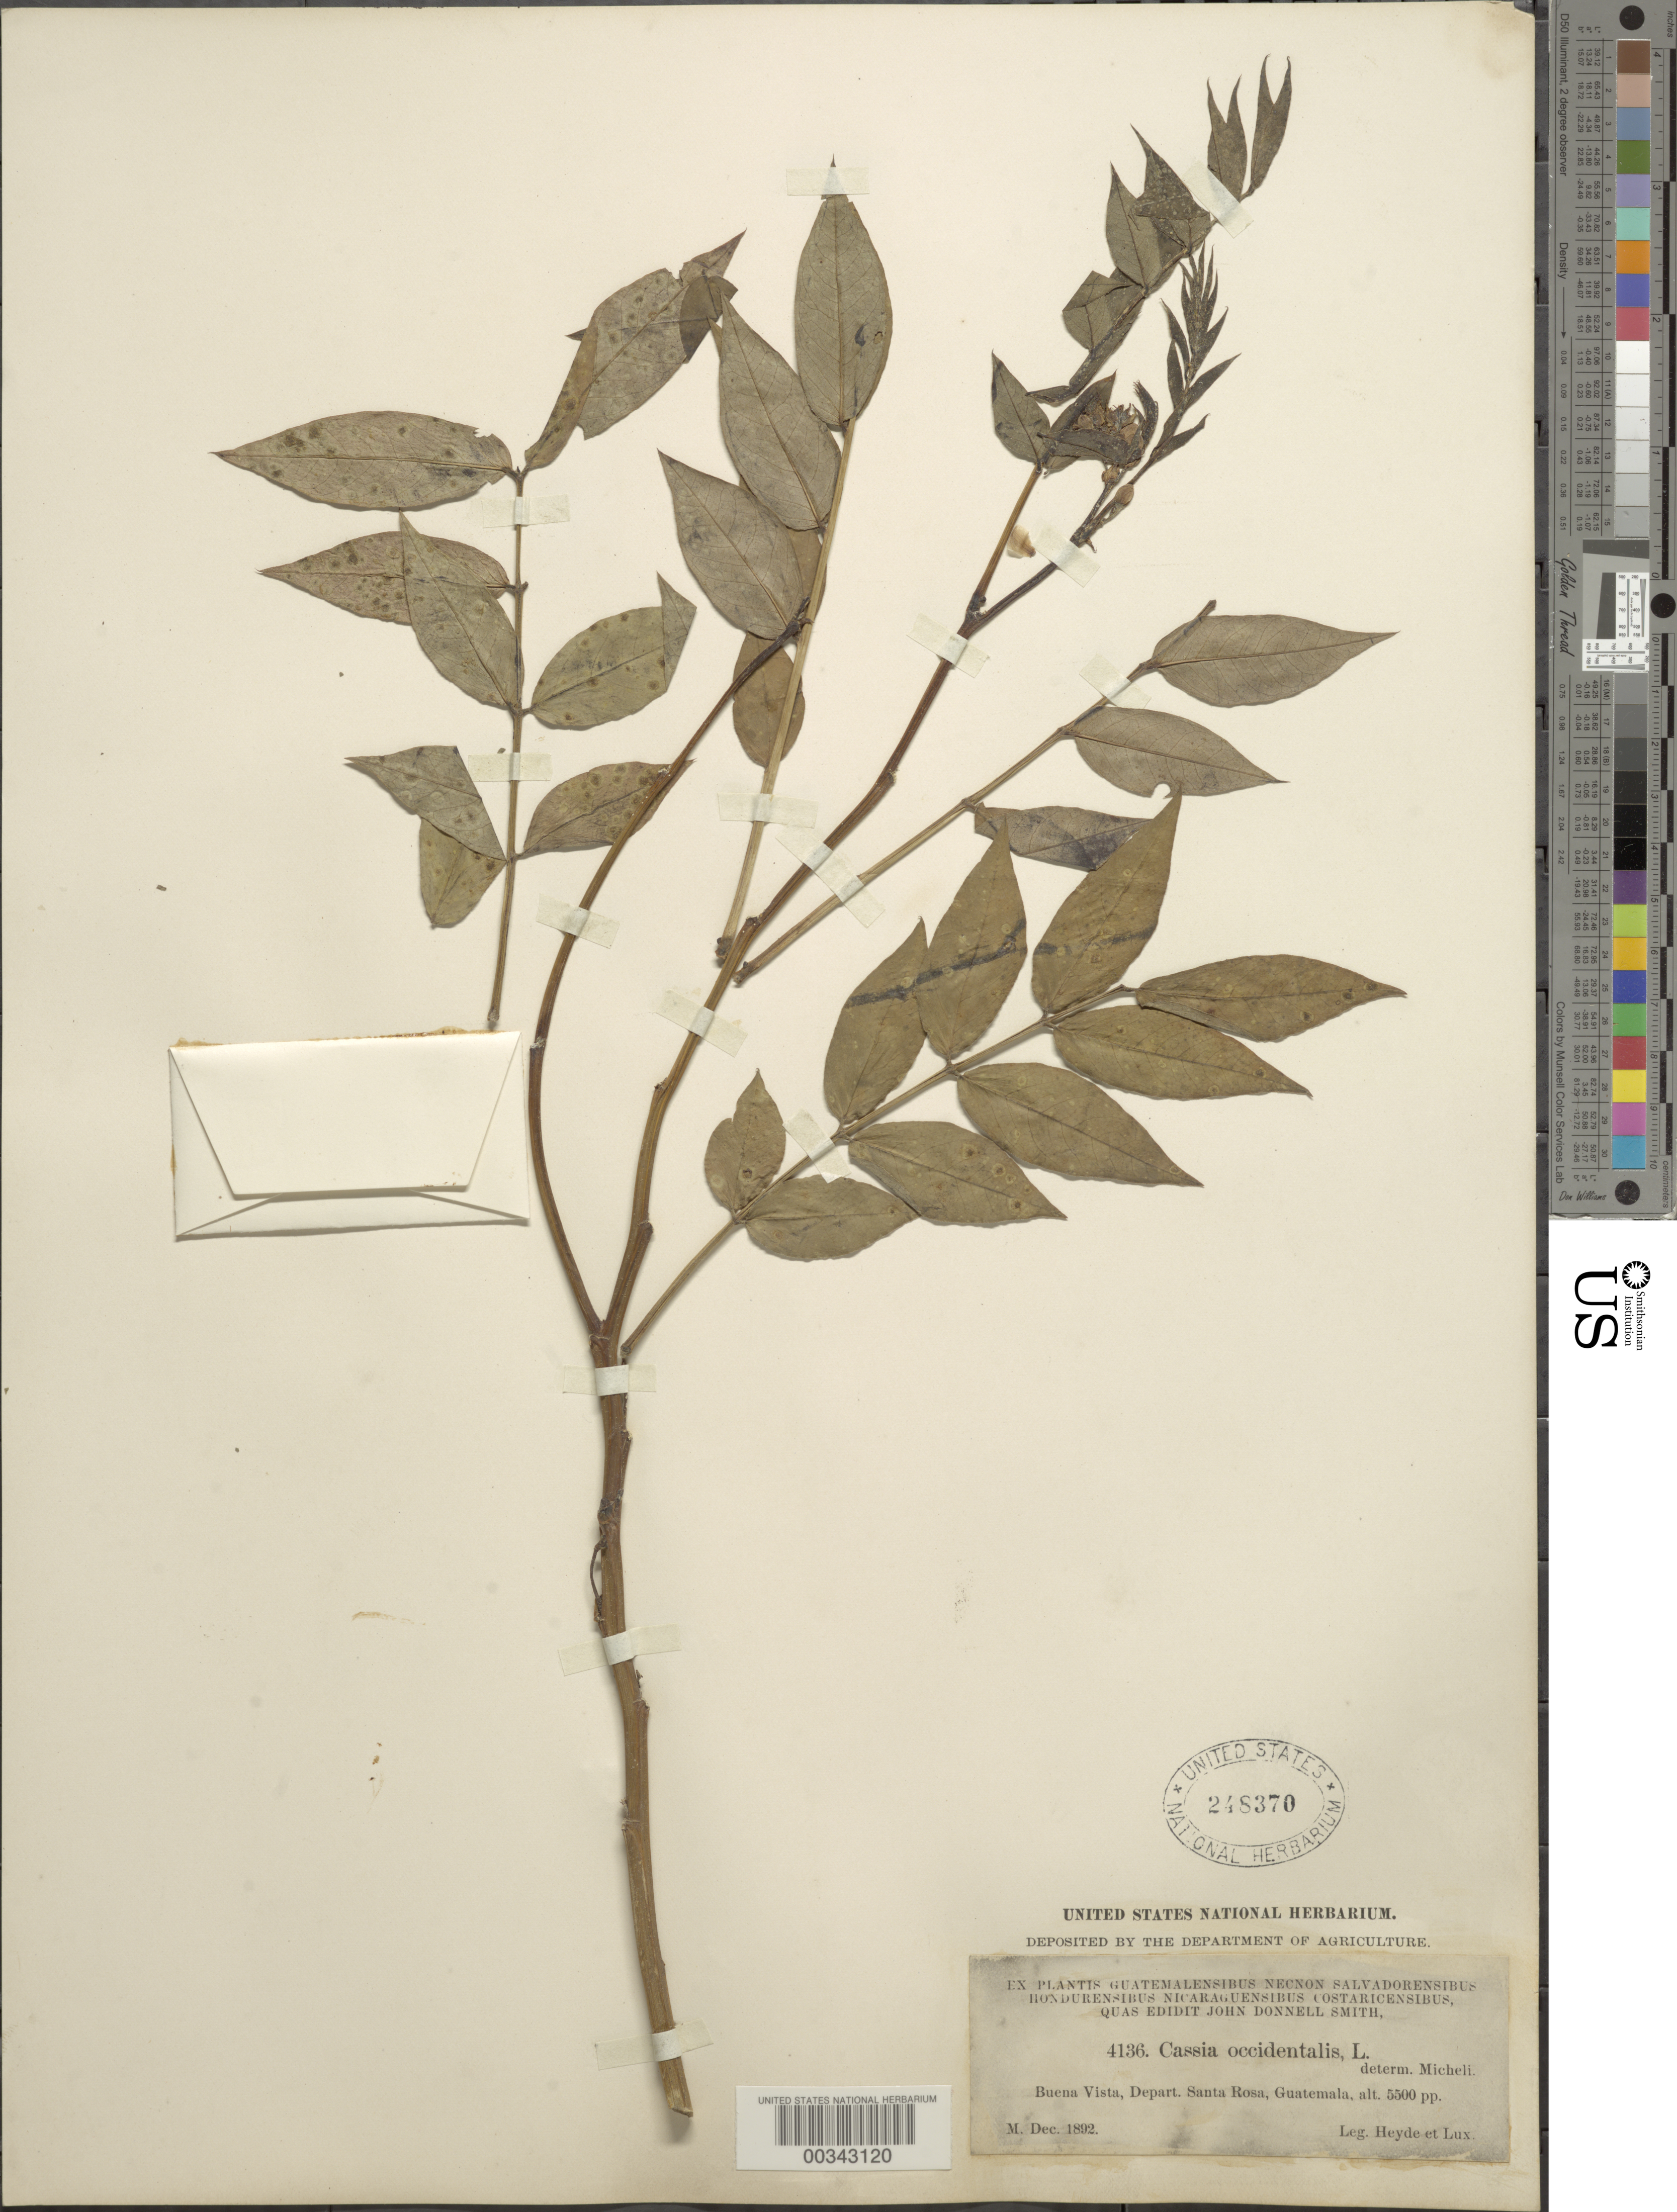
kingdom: Plantae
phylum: Tracheophyta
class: Magnoliopsida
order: Fabales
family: Fabaceae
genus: Senna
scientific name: Senna occidentalis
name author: (L.) Link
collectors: E. T. Heyde & E. Lux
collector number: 4136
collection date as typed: Dec 1892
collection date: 1892-12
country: Guatemala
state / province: Santa Rosa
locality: Buena Vista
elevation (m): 1676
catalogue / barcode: US 248370